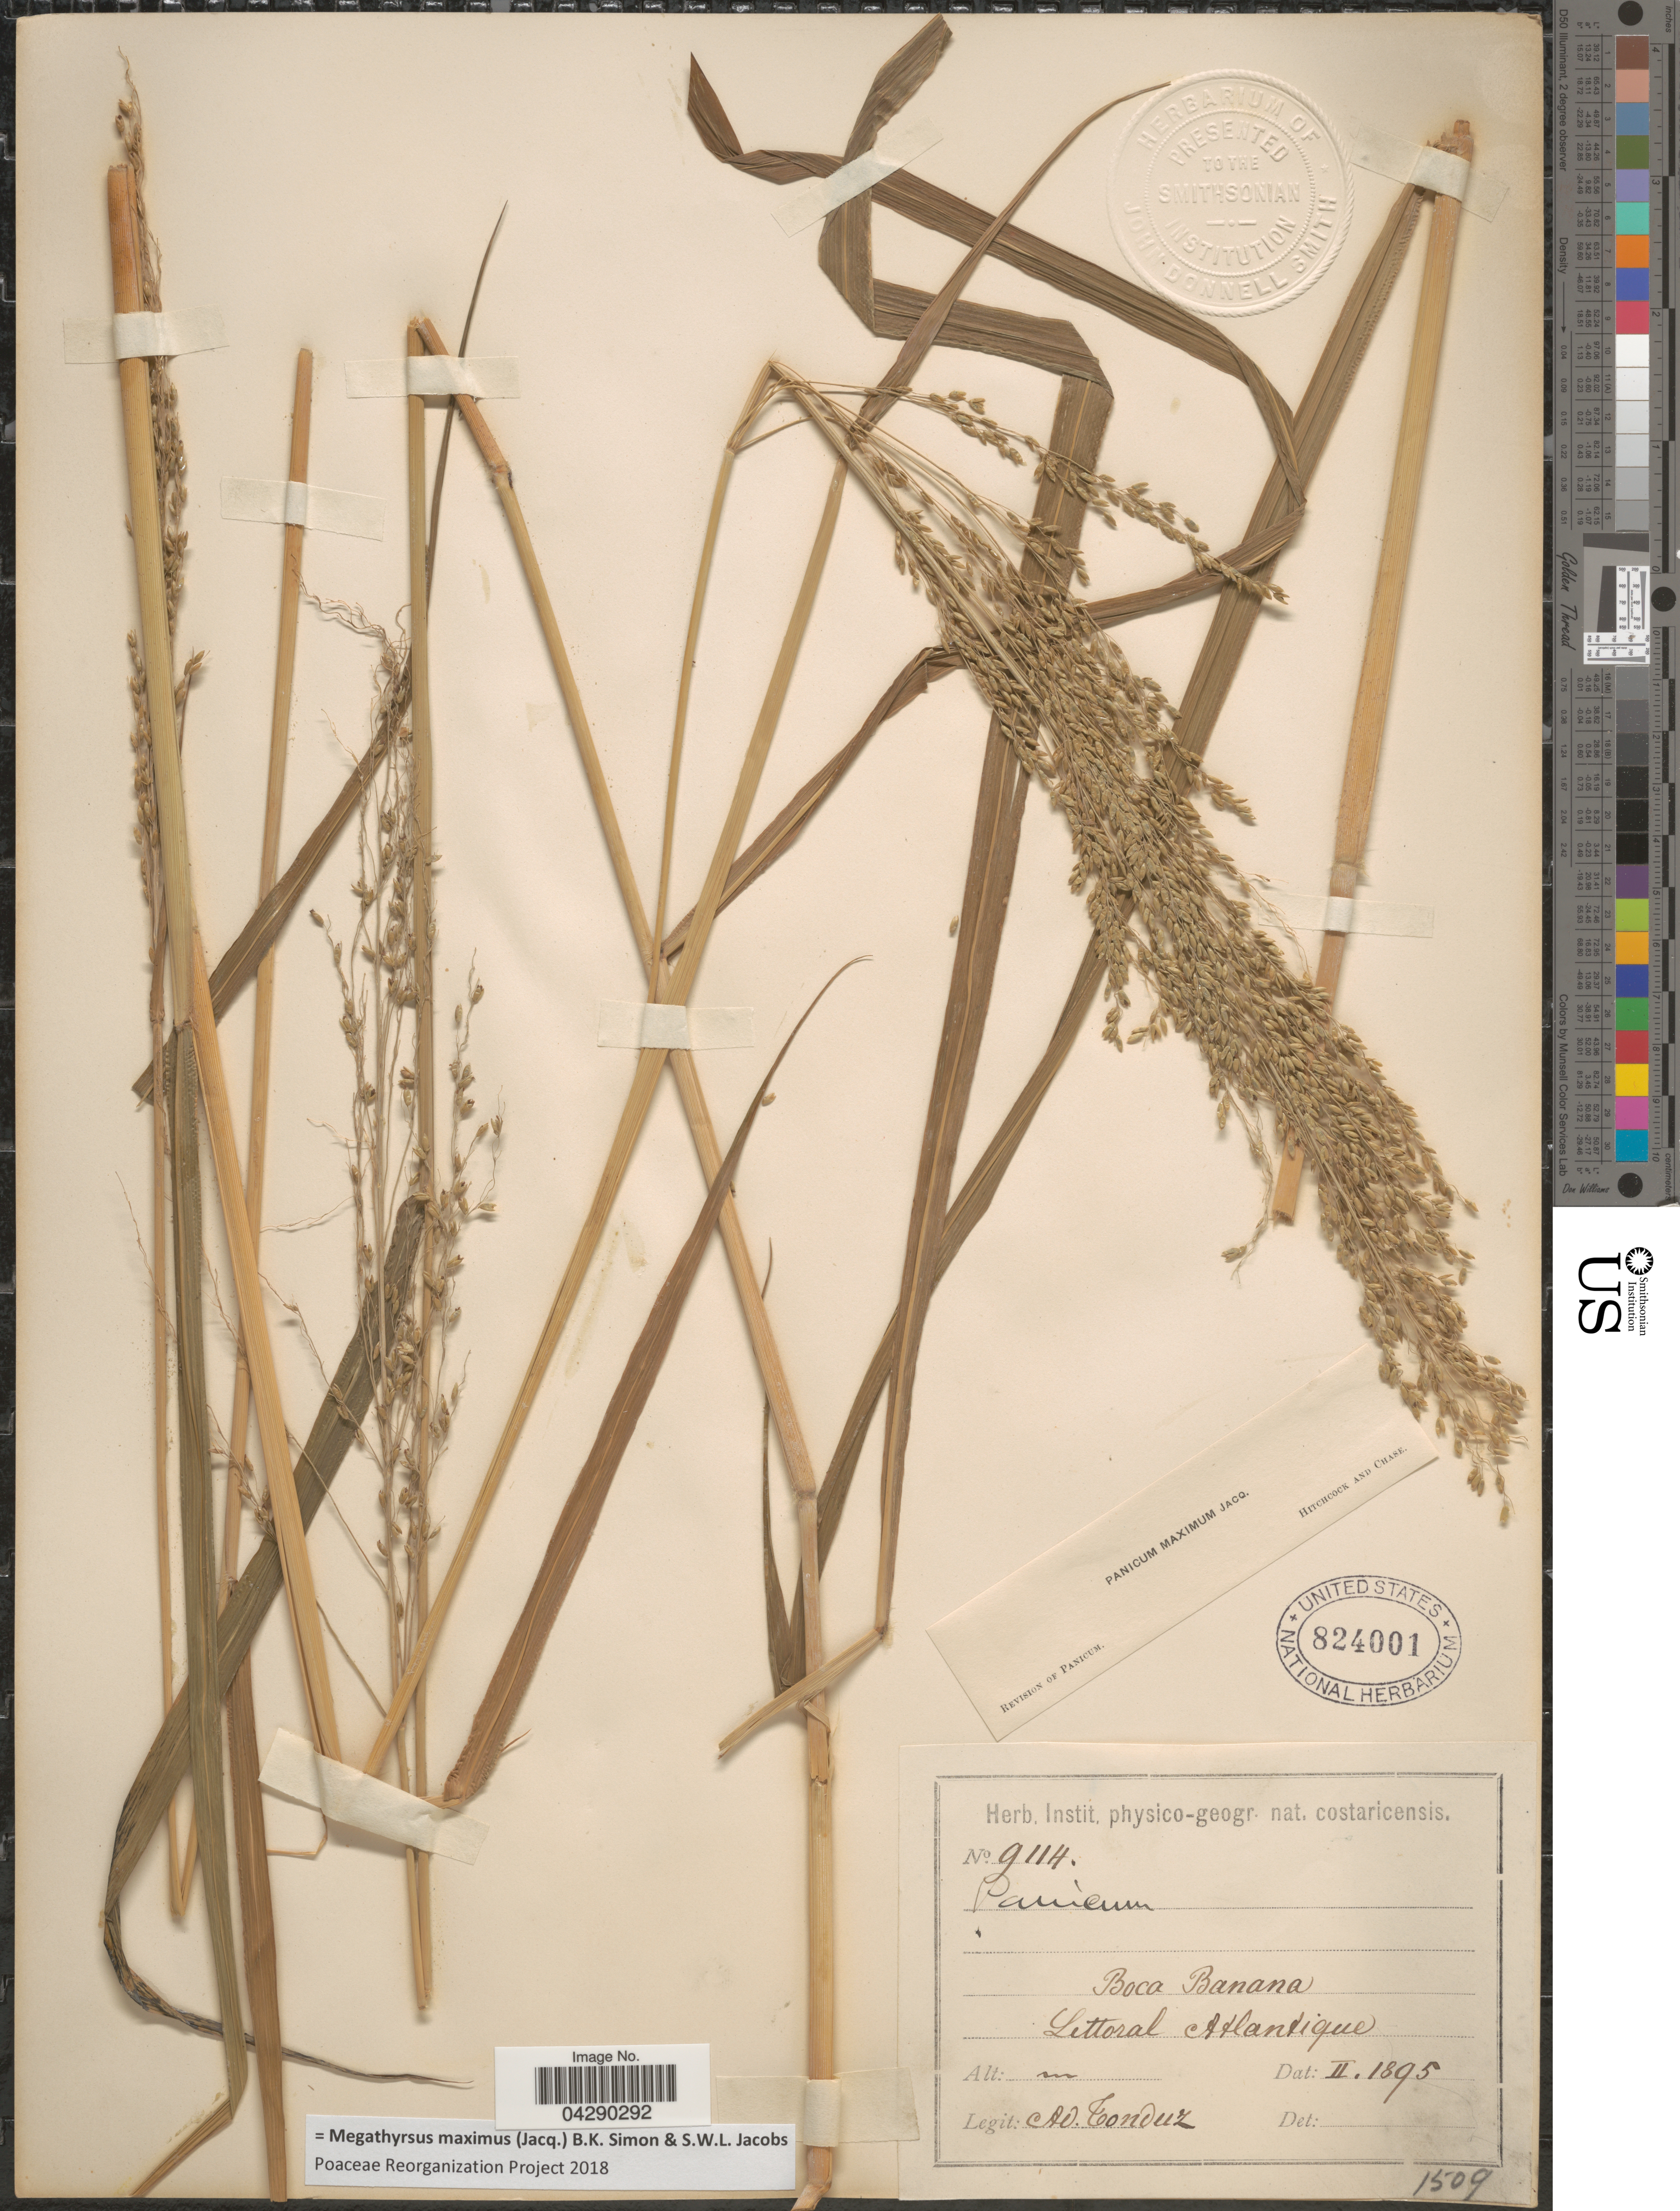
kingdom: Plantae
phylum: Tracheophyta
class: Liliopsida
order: Poales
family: Poaceae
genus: Megathyrsus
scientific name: Megathyrsus maximus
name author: (Jacq.) B.K. Simon & S.W.L. Jacobs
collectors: A. Tonduz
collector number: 9114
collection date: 1895-02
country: Costa Rica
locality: Boca Banana. Littoral Atlantique.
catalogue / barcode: US 824001